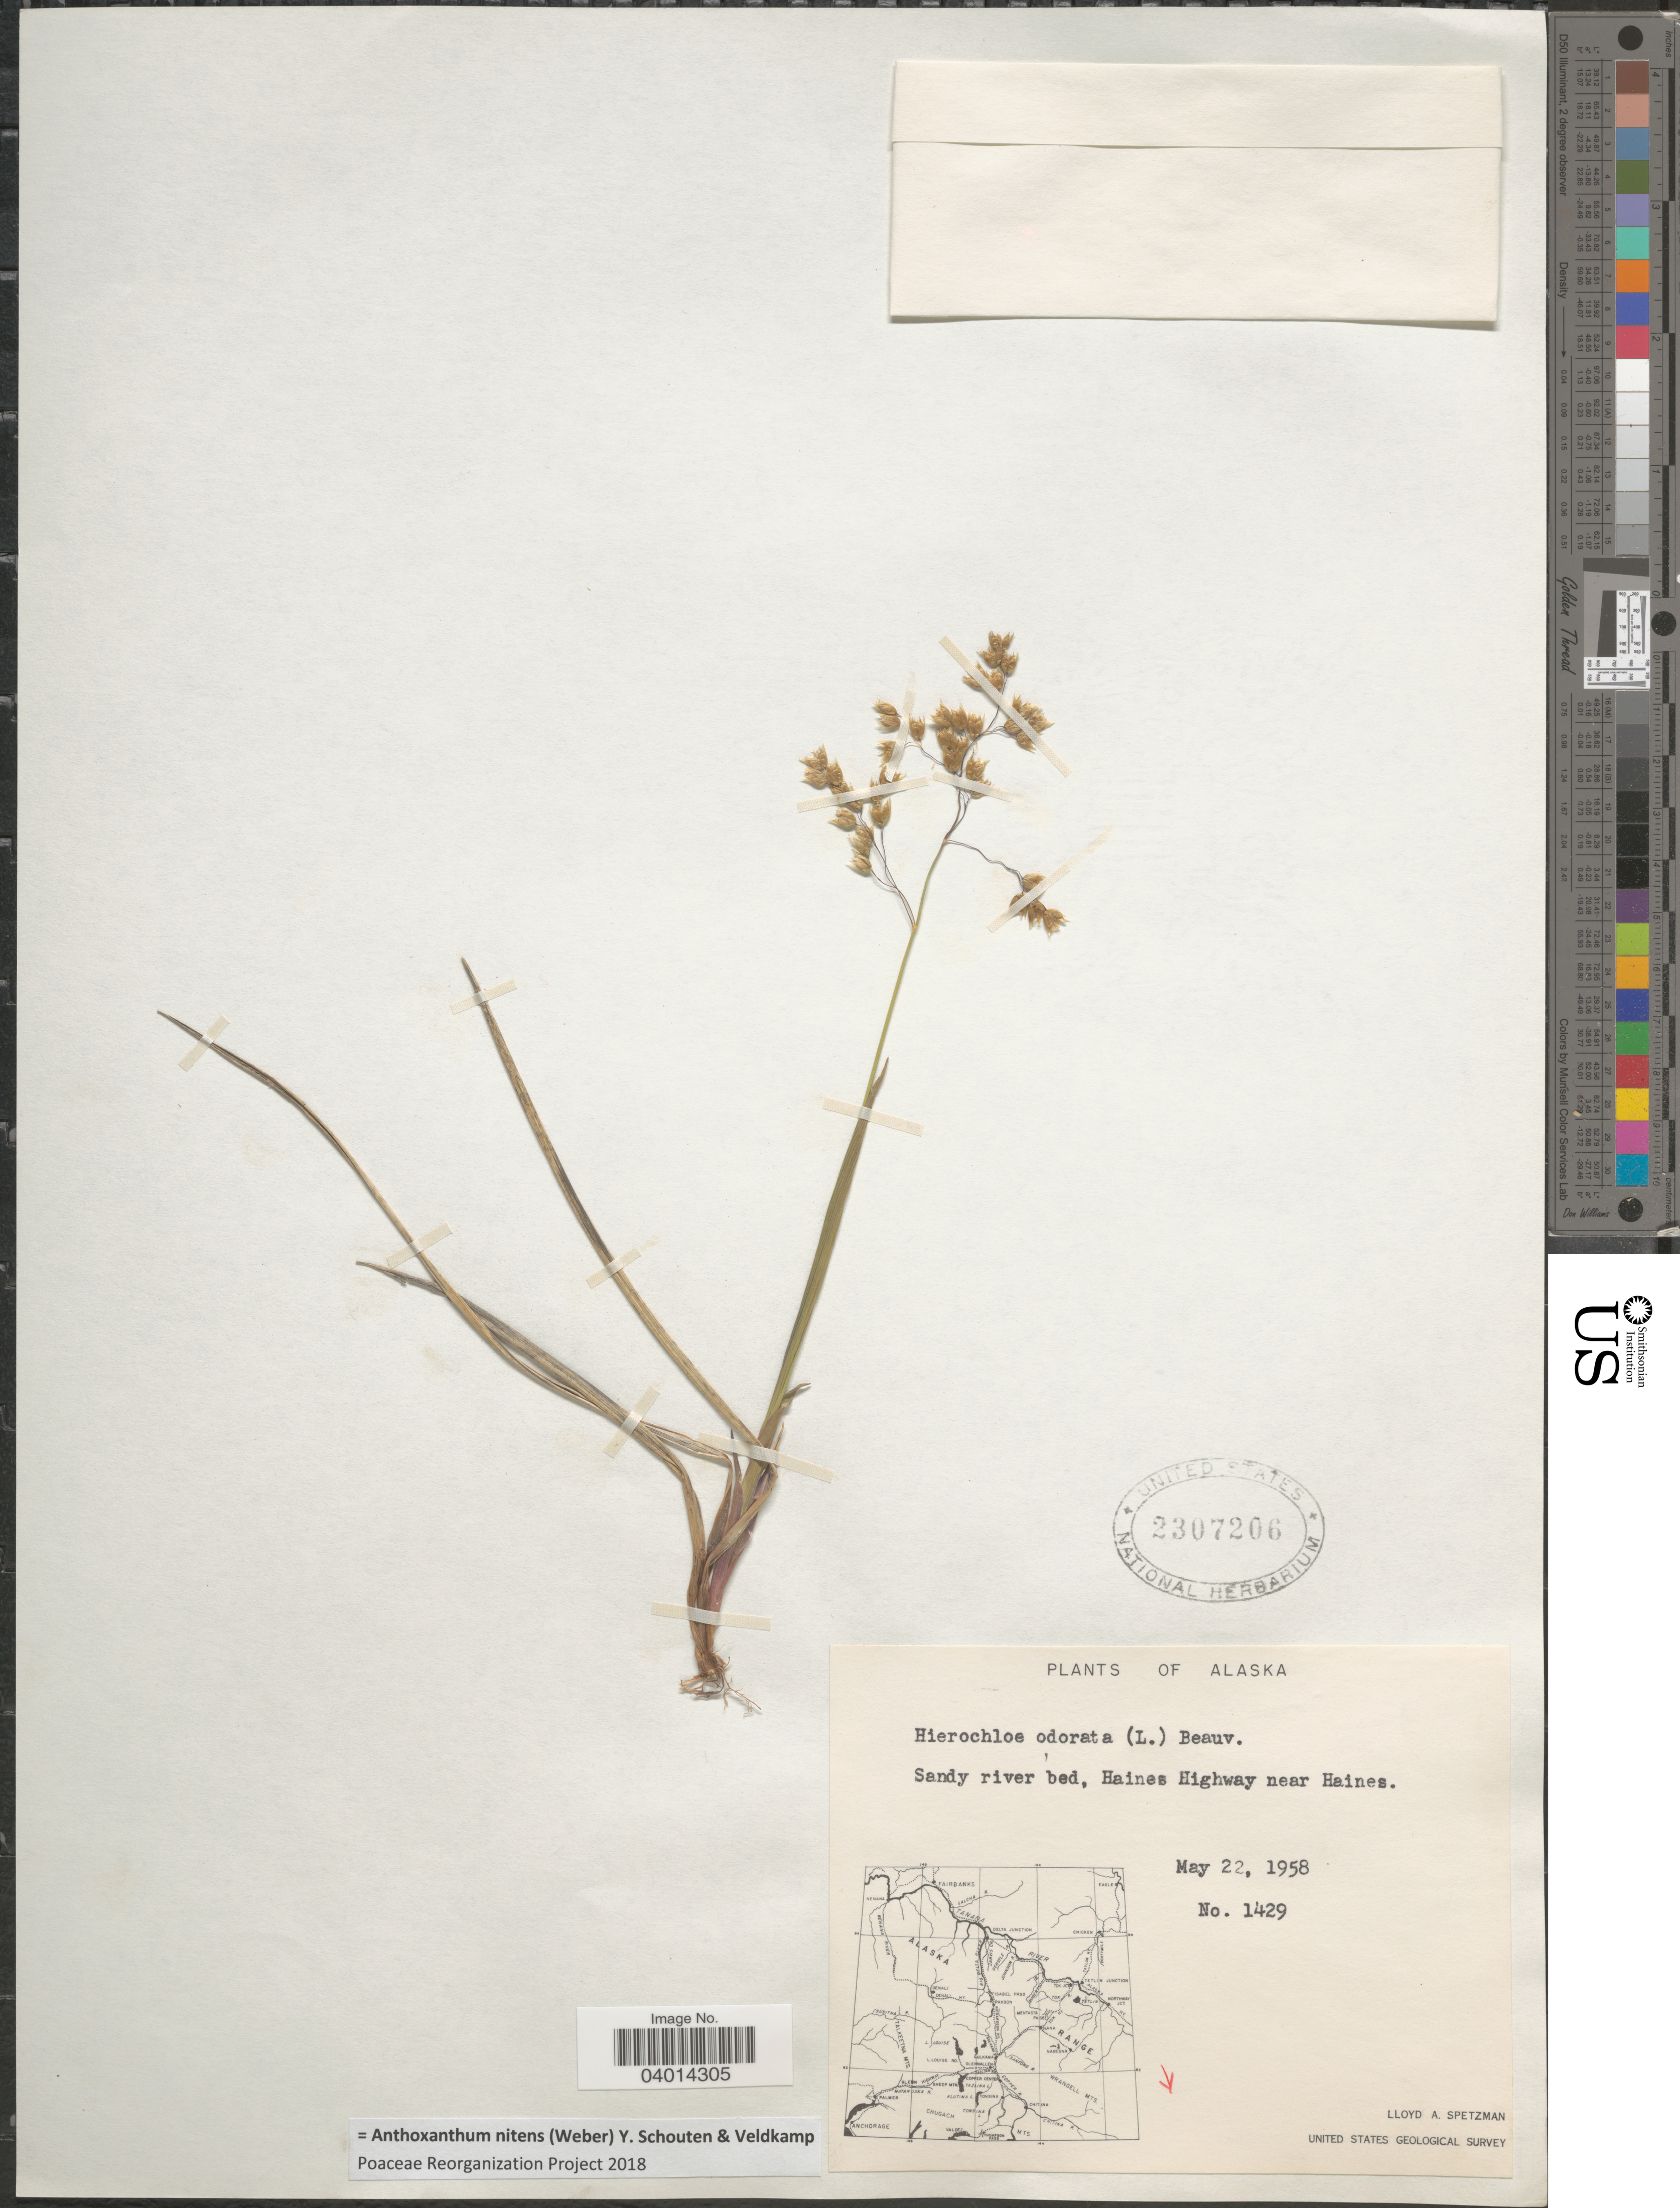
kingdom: Plantae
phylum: Tracheophyta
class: Liliopsida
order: Poales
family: Poaceae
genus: Anthoxanthum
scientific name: Anthoxanthum nitens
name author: (G.H. Weber) R.T.A. Schouten & Veldkamp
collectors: L. Spetzman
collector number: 1429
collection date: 1958-05-22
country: United States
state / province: Alaska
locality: Sandy river bed, Haines Highway near Haines.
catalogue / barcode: US 2307206